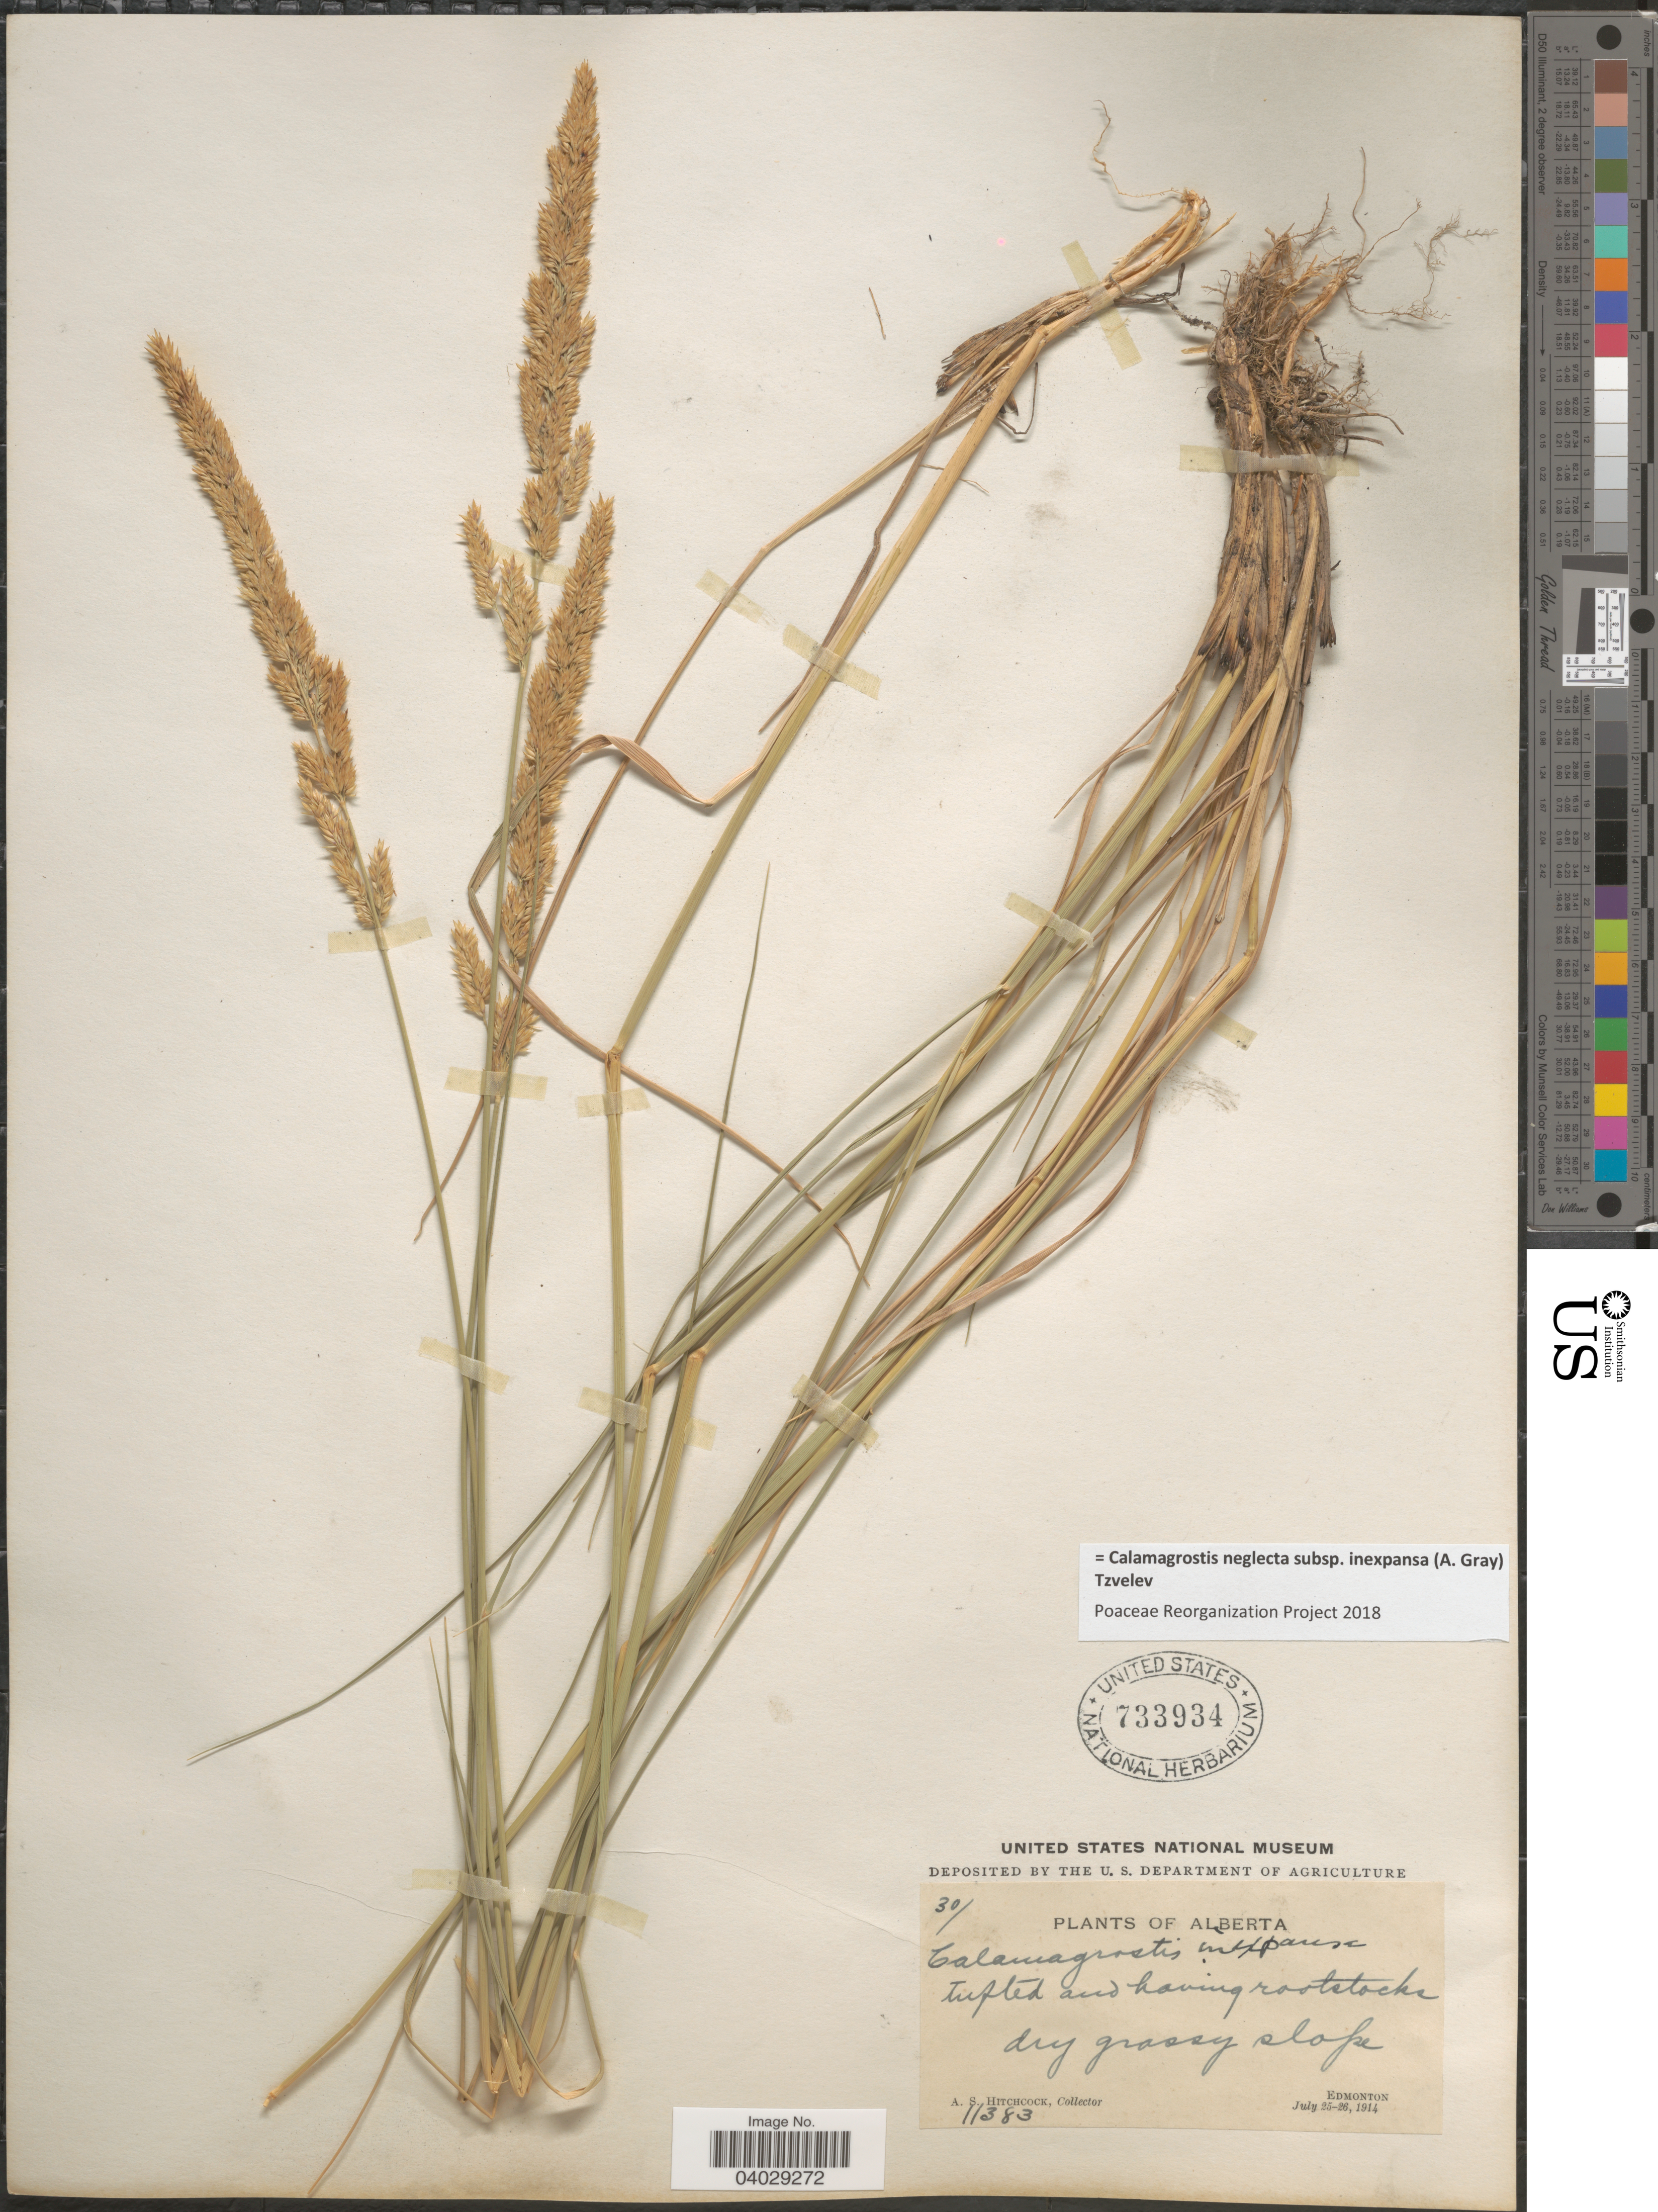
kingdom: Plantae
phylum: Tracheophyta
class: Liliopsida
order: Poales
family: Poaceae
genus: Calamagrostis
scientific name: Calamagrostis neglecta subsp. inexpansa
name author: (A. Gray) Tzvelev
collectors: A. S. Hitchcock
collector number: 11383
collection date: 1914-07-25/1914-07-26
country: Canada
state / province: Alberta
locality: Edmonton.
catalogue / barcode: US 733934